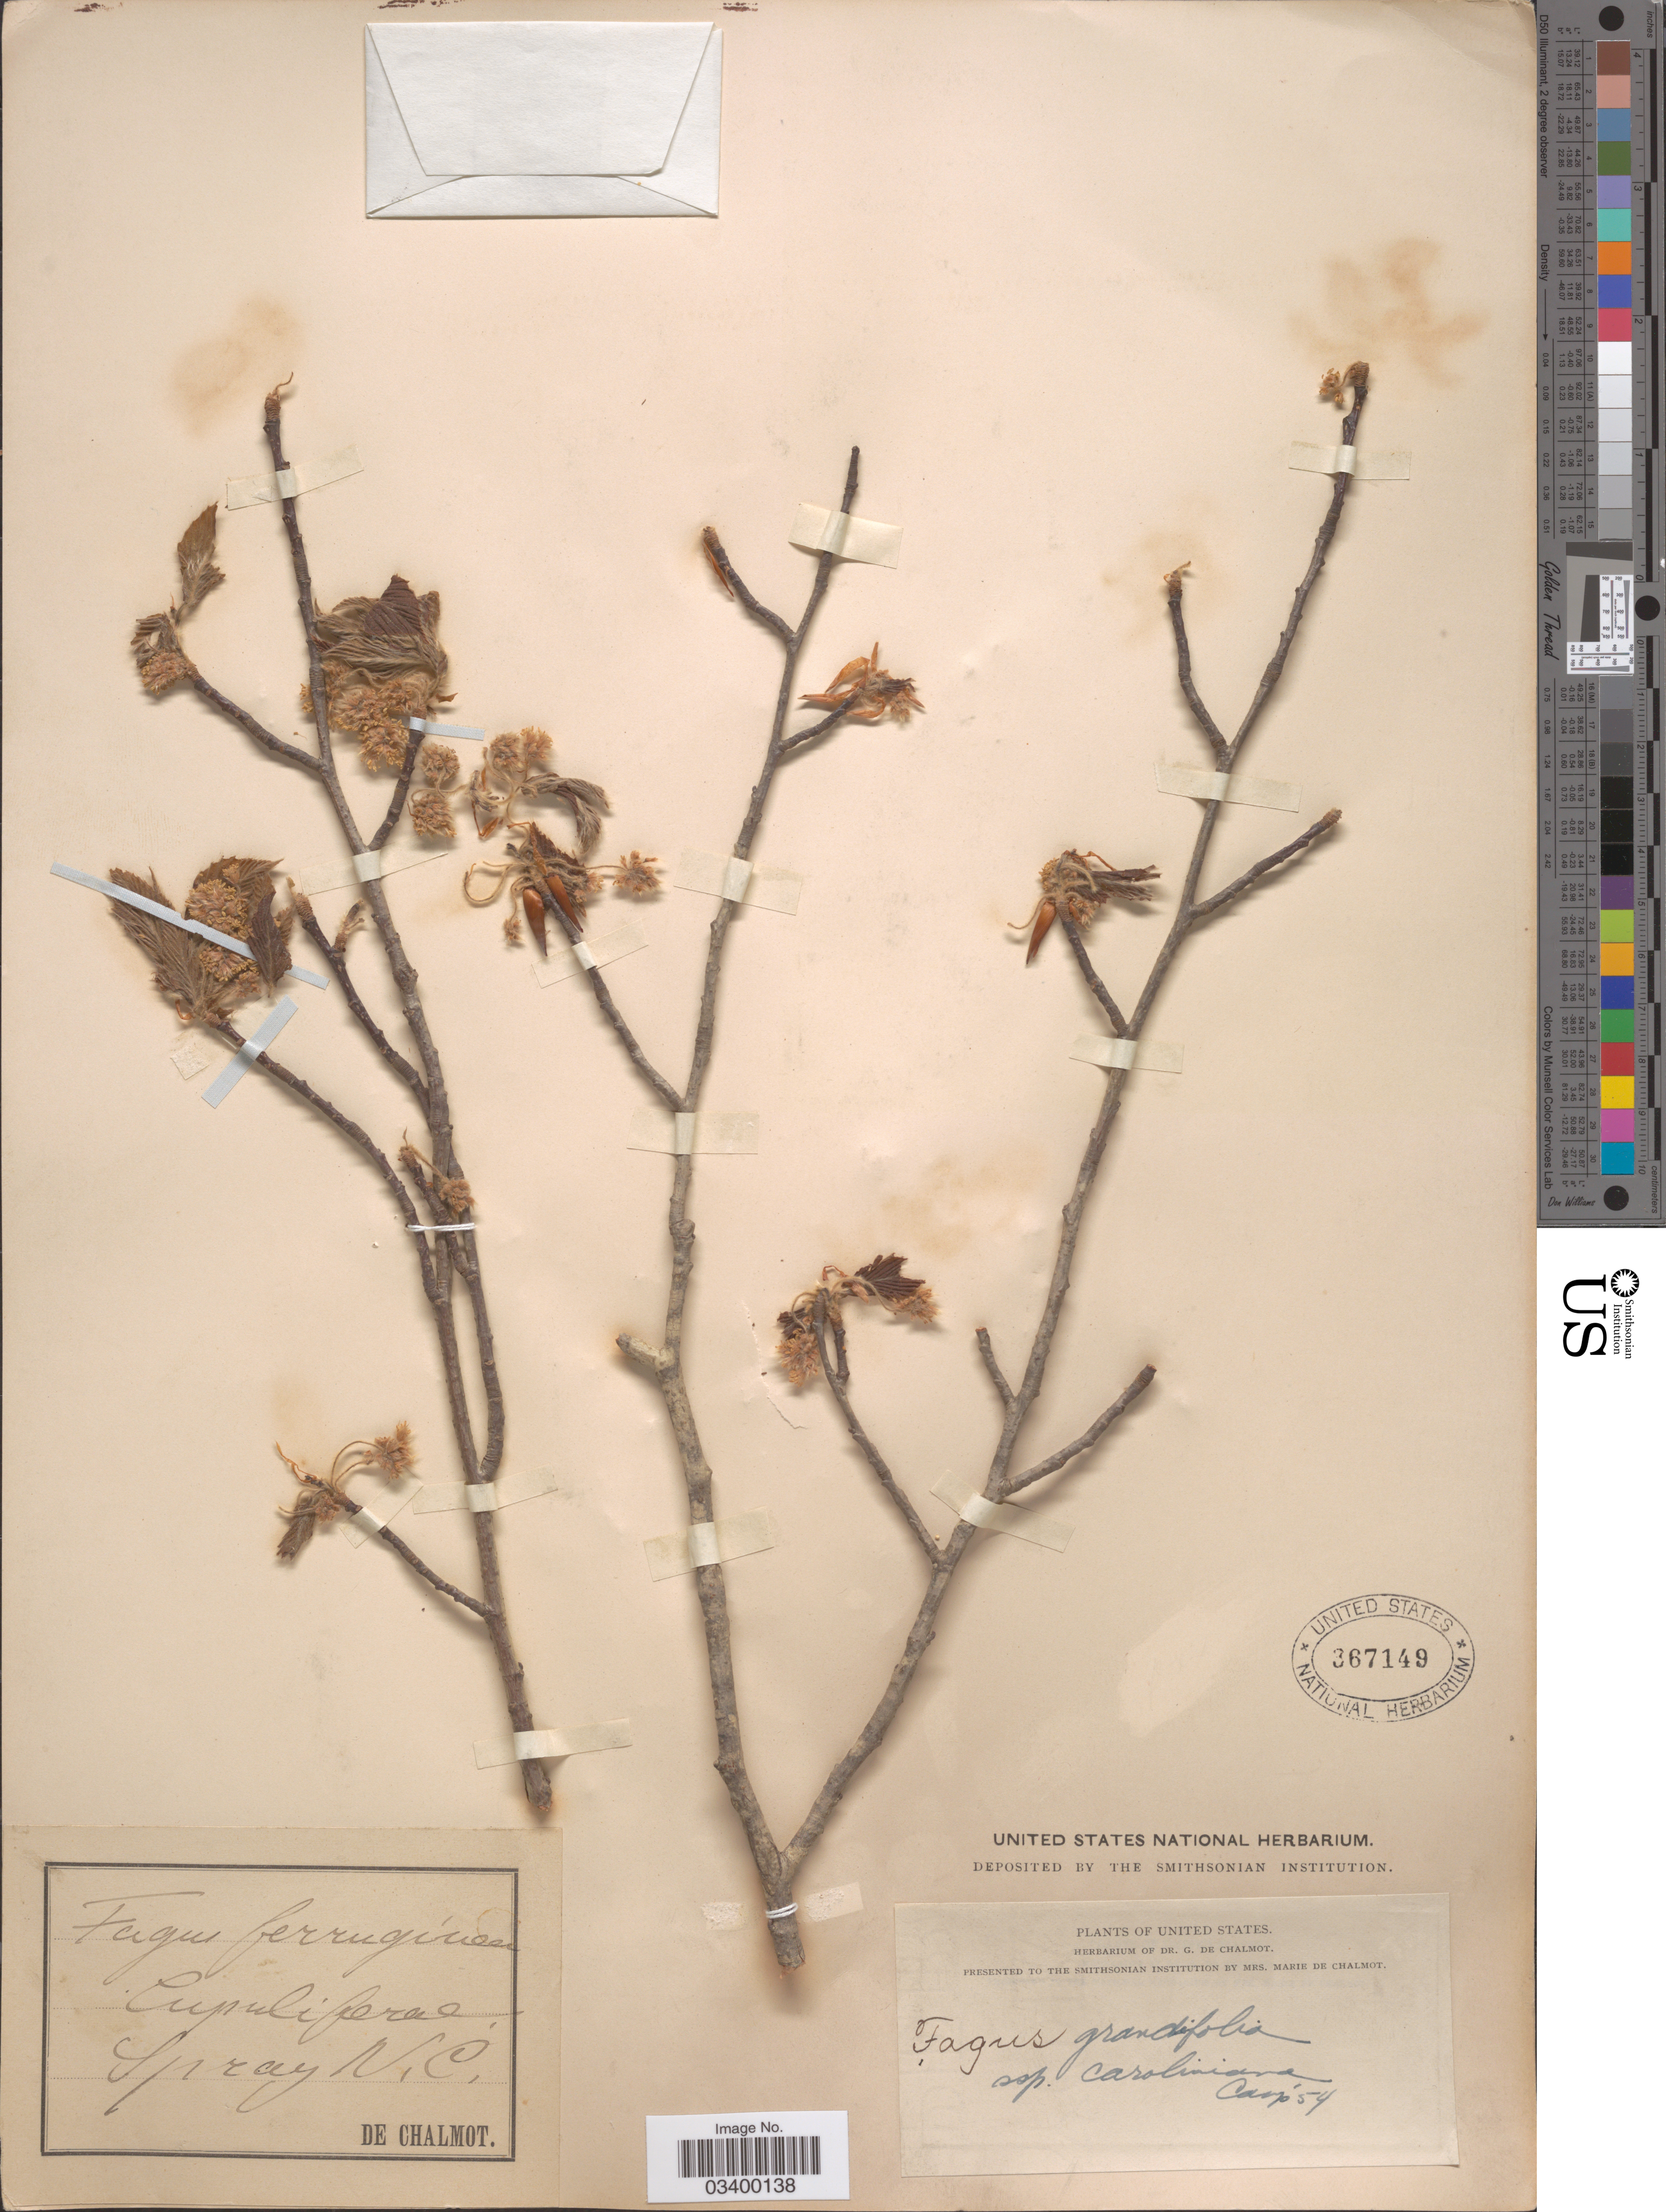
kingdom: Plantae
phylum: Tracheophyta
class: Magnoliopsida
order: Fagales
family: Fagaceae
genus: Fagus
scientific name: Fagus grandifolia subsp. caroliniana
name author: (Loudon) Fernald & Rehder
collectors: G. de Chalmot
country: United States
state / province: North Carolina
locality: Spray.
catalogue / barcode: US 367149